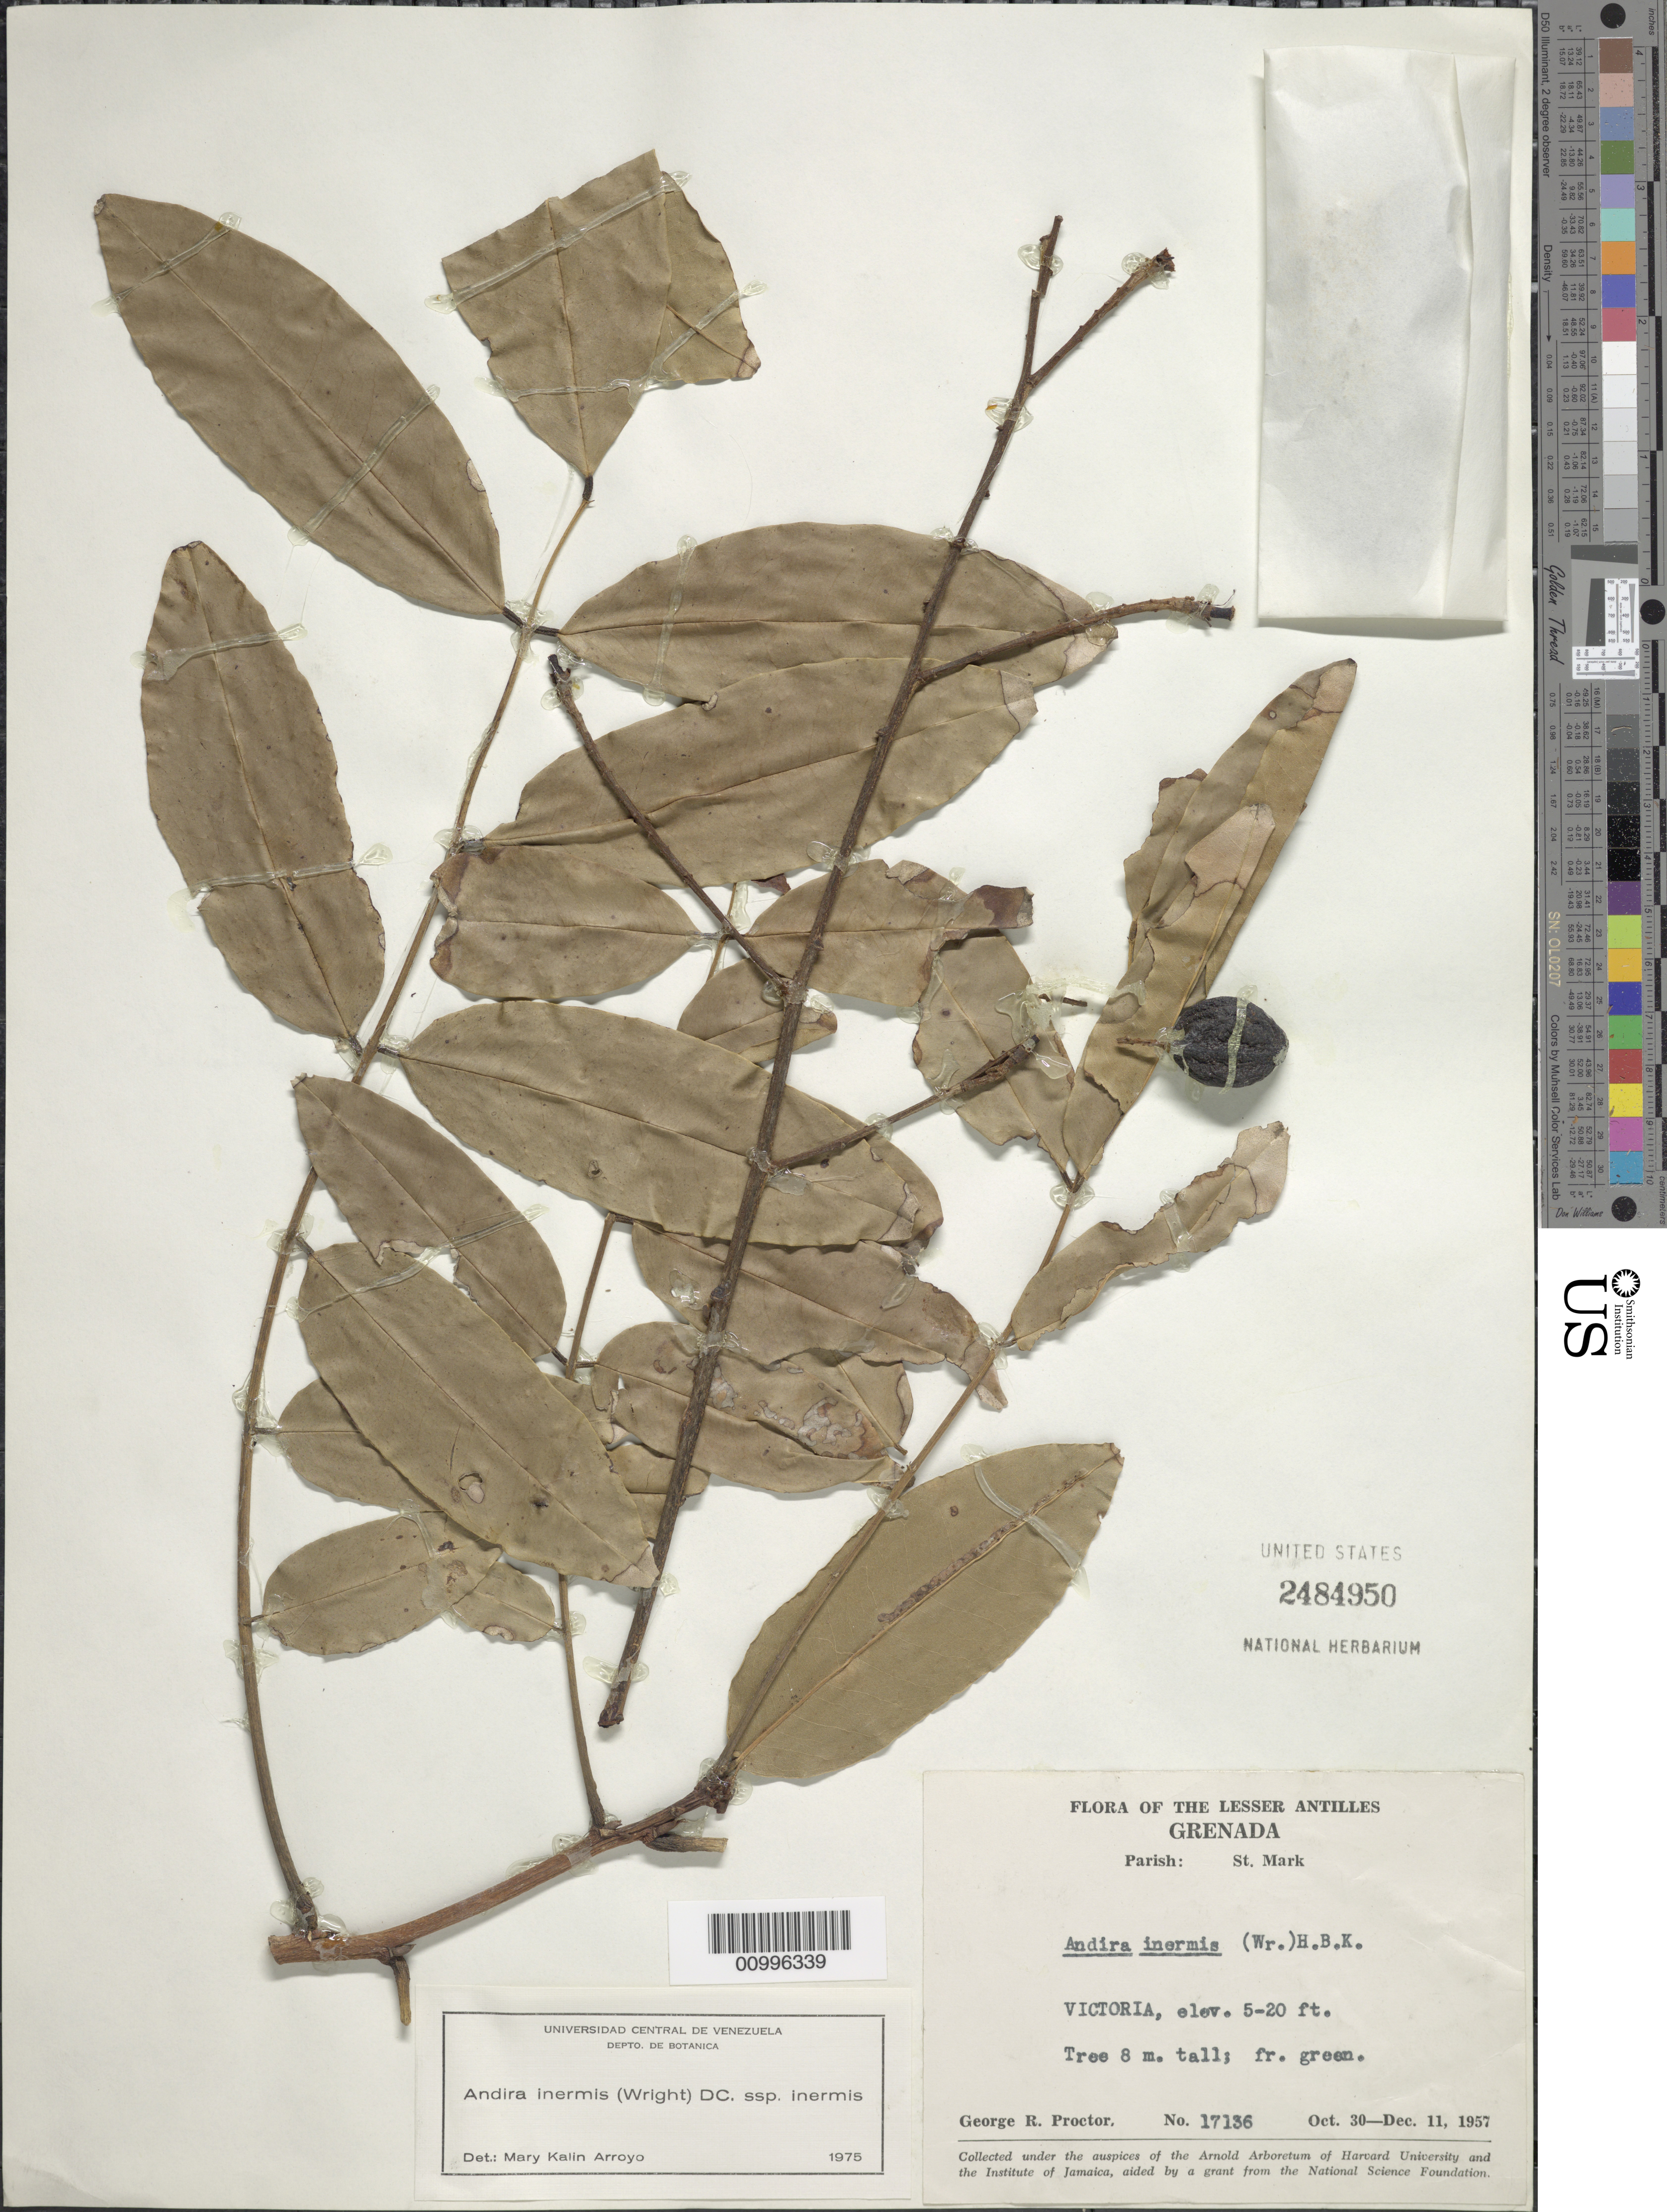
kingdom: Plantae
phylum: Tracheophyta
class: Magnoliopsida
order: Fabales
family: Fabaceae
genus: Andira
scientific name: Andira inermis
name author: (W. Wright) Kunth ex DC.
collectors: G. R. Proctor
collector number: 17136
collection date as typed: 30 Oct 1957 to 11 Dec 1957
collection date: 1957-10-30/1957-12-11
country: Grenada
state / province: Saint Mark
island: Grenada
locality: Tree 8 m. tall, fr. green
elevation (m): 2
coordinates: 0 N, 0 E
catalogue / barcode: US 2484950